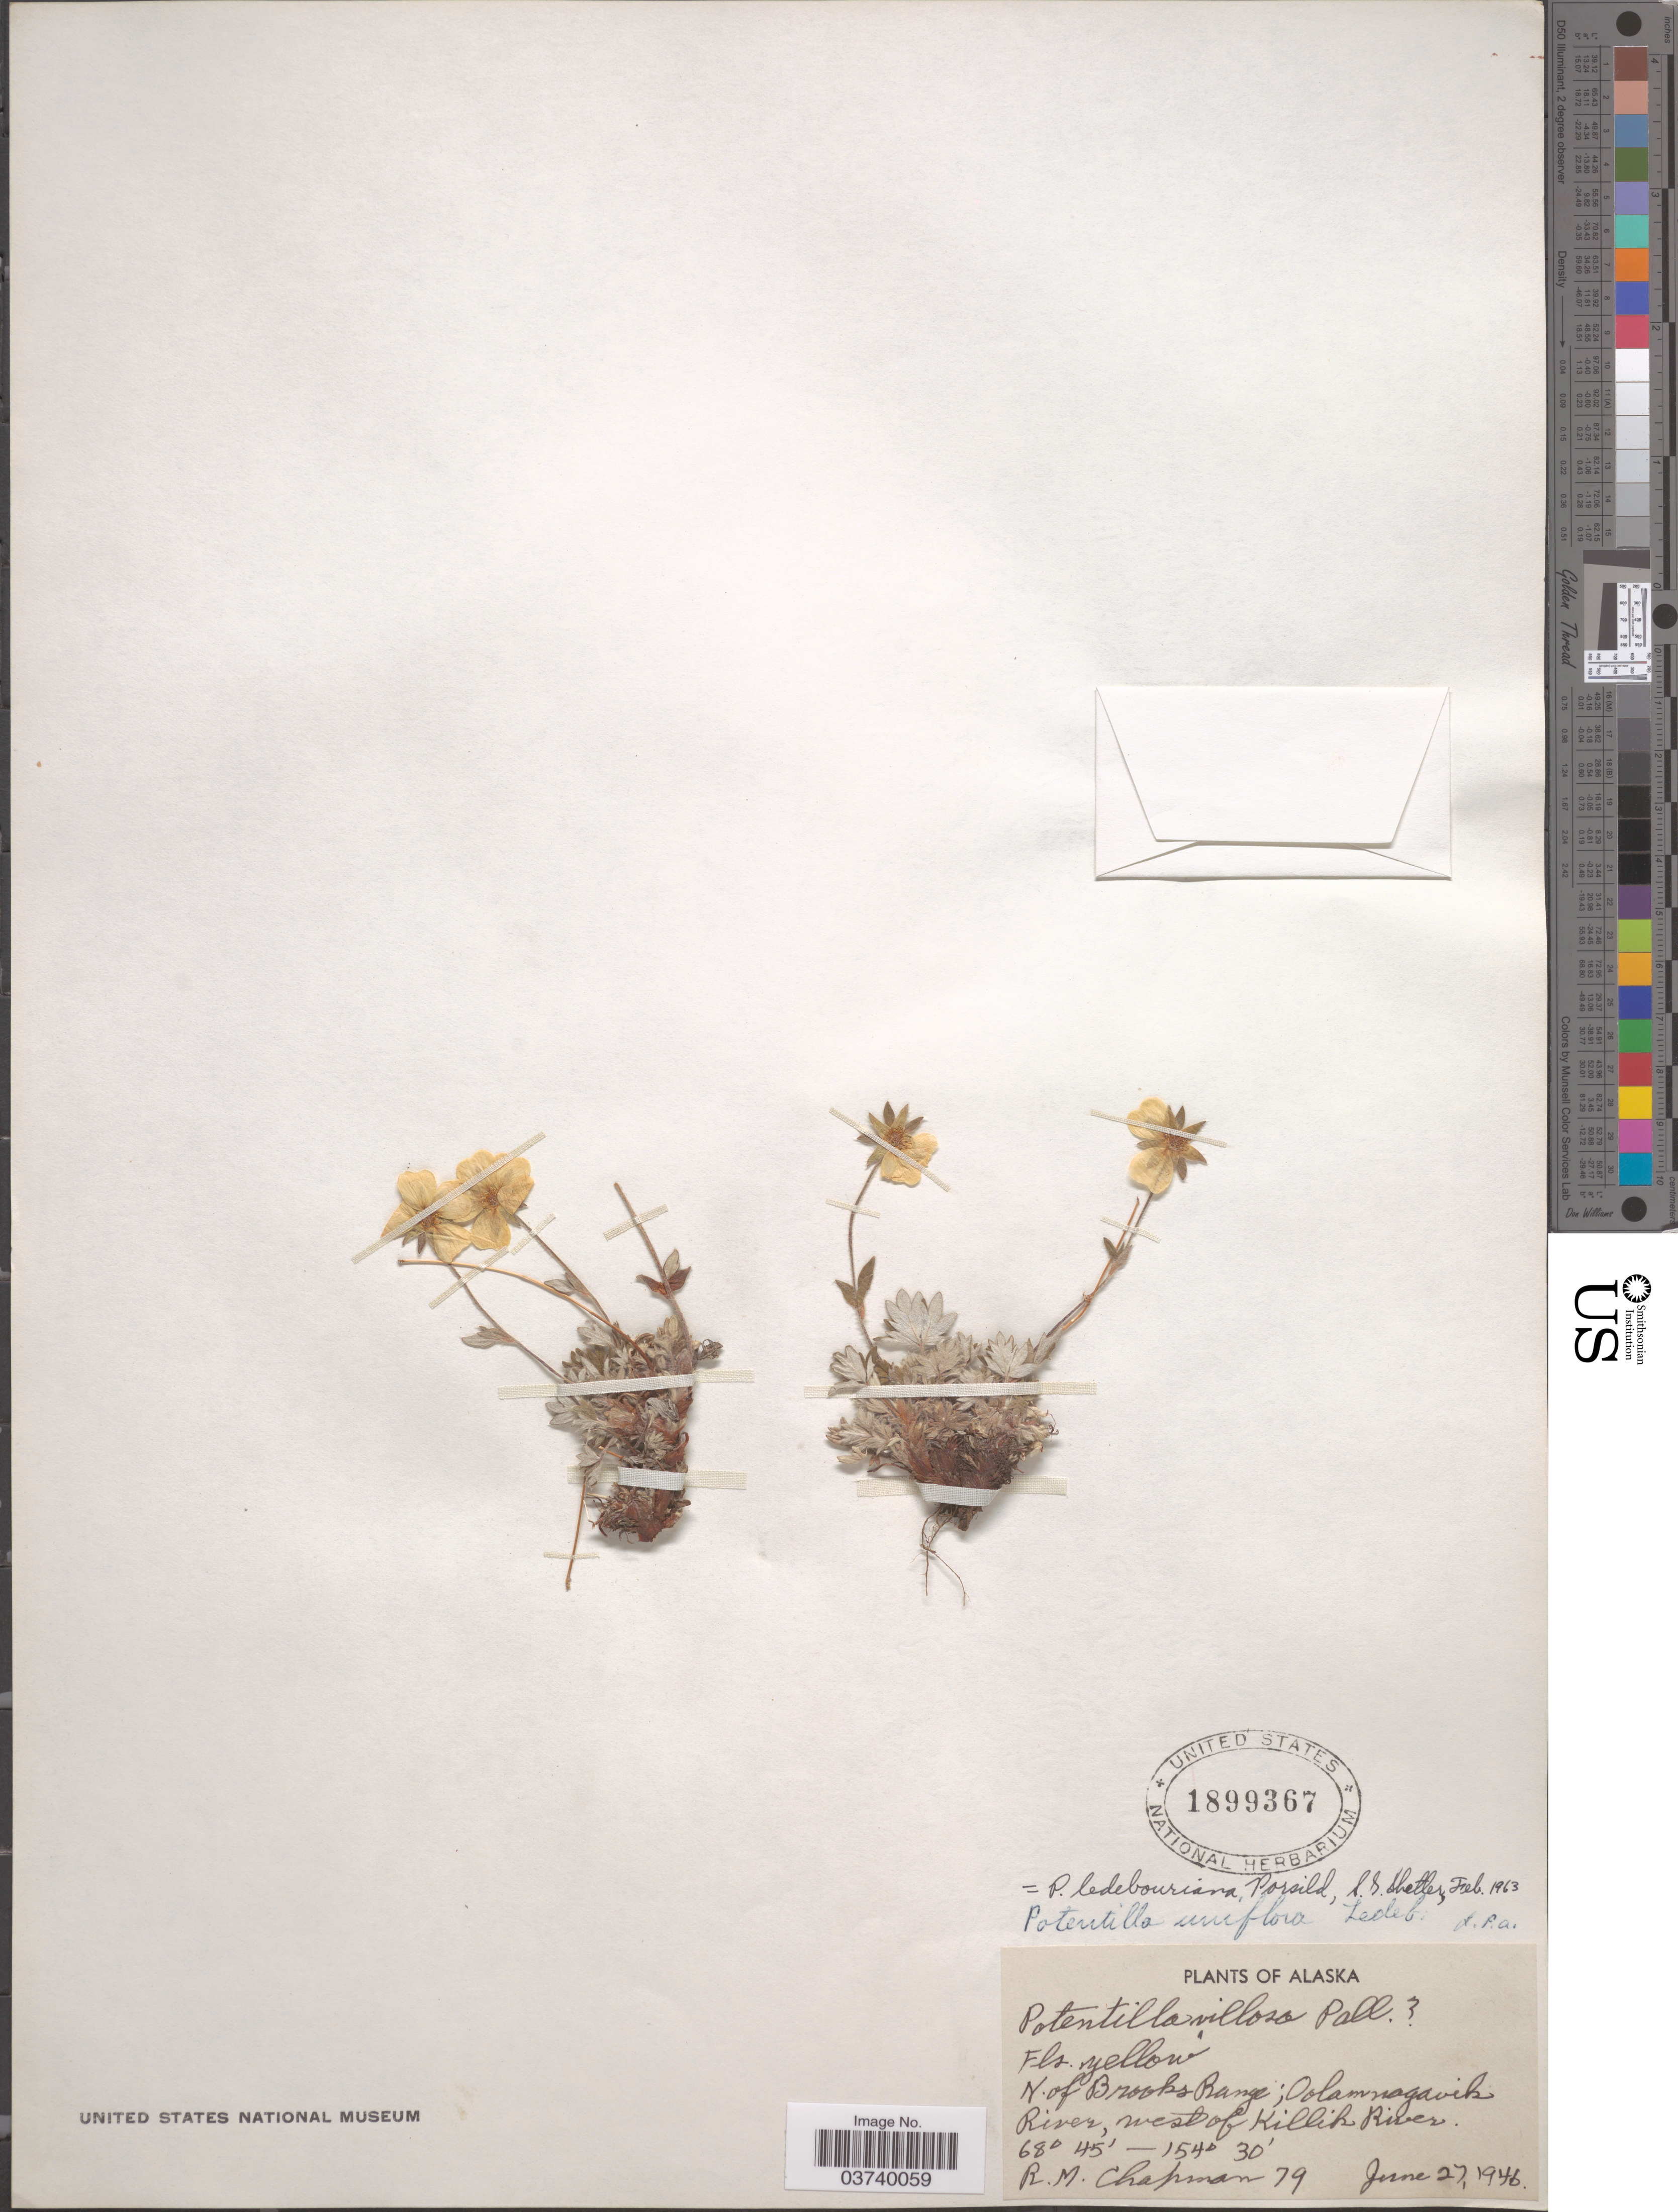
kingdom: Plantae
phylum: Tracheophyta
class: Magnoliopsida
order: Rosales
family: Rosaceae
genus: Potentilla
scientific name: Potentilla ledebouriana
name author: A.E. Porsild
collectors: R. M. Chapman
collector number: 79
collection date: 1946-06-27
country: United States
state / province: Alaska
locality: N. of Brooks Range; Oolamnagavik River, west of Killik River.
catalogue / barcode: US 1899367